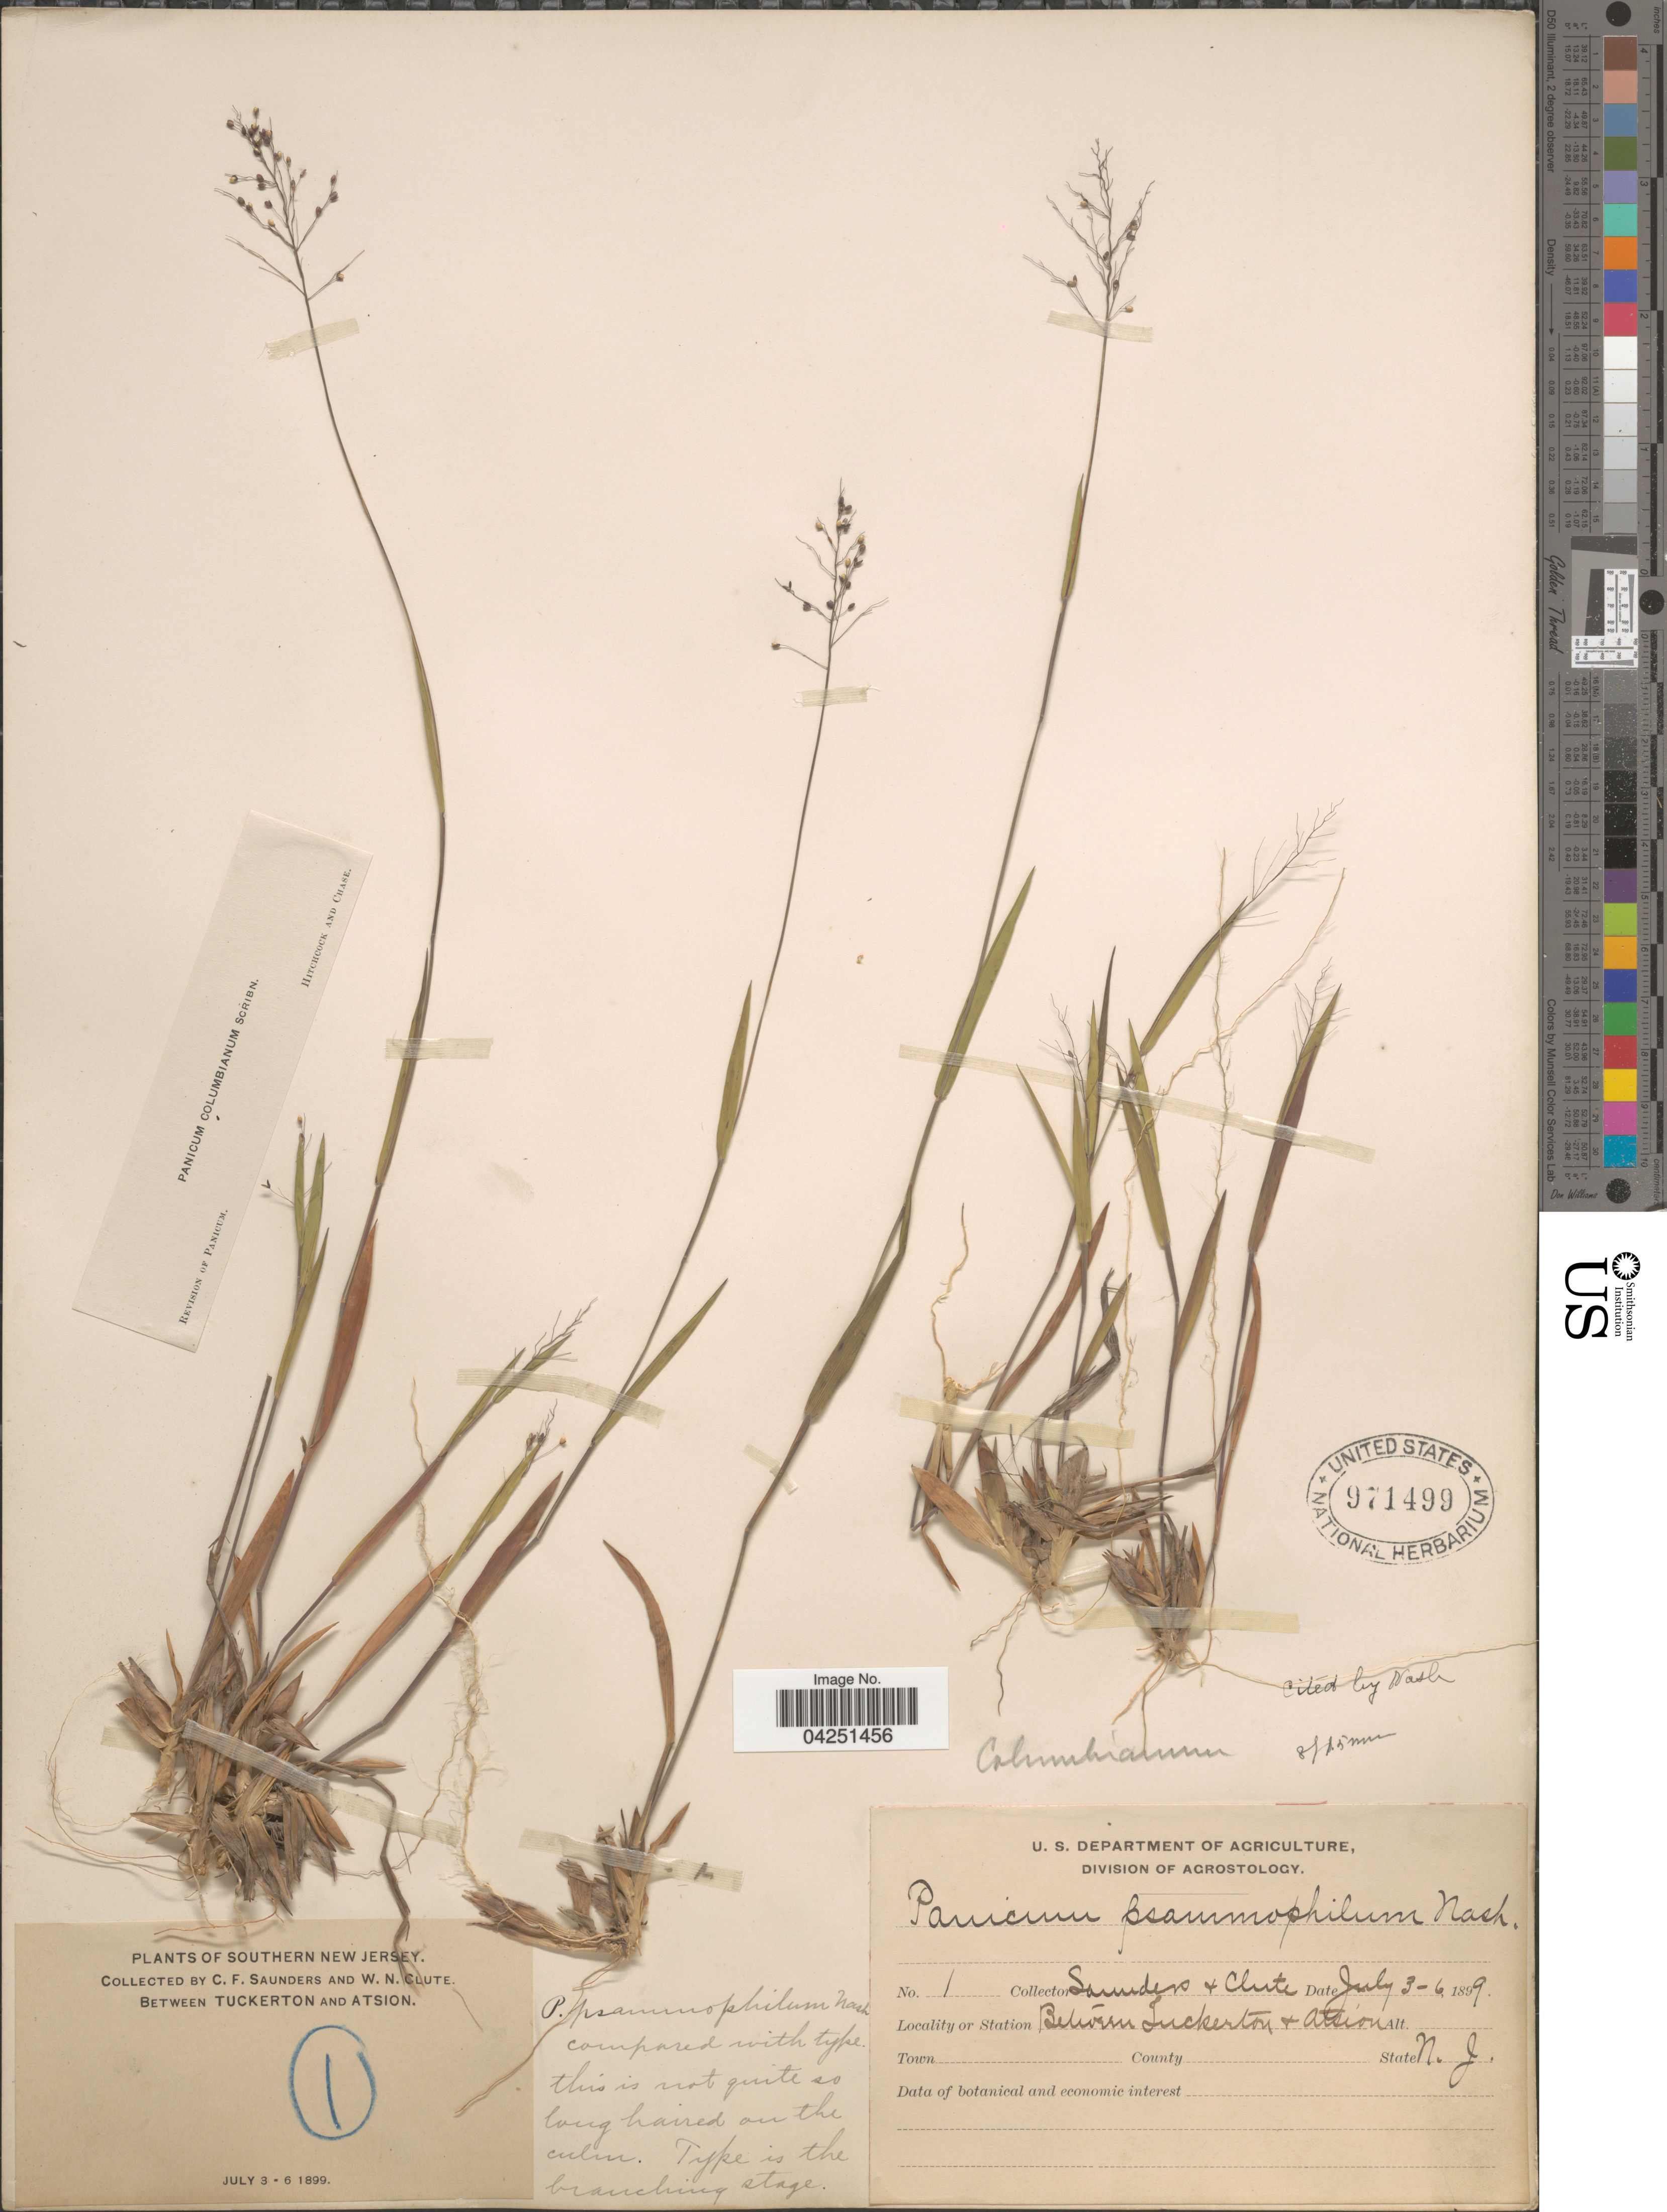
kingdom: Plantae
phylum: Tracheophyta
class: Liliopsida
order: Poales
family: Poaceae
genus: Dichanthelium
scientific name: Dichanthelium acuminatum var. acuminatum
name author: (Sw.) Gould & C.A. Clark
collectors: C.F. Saunders & W. N. Clute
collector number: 1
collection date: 1899-07-03/1899-07-06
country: United States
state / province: New Jersey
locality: Southern New Jersey. Between Tuckerton and Atsion.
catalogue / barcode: US 971499